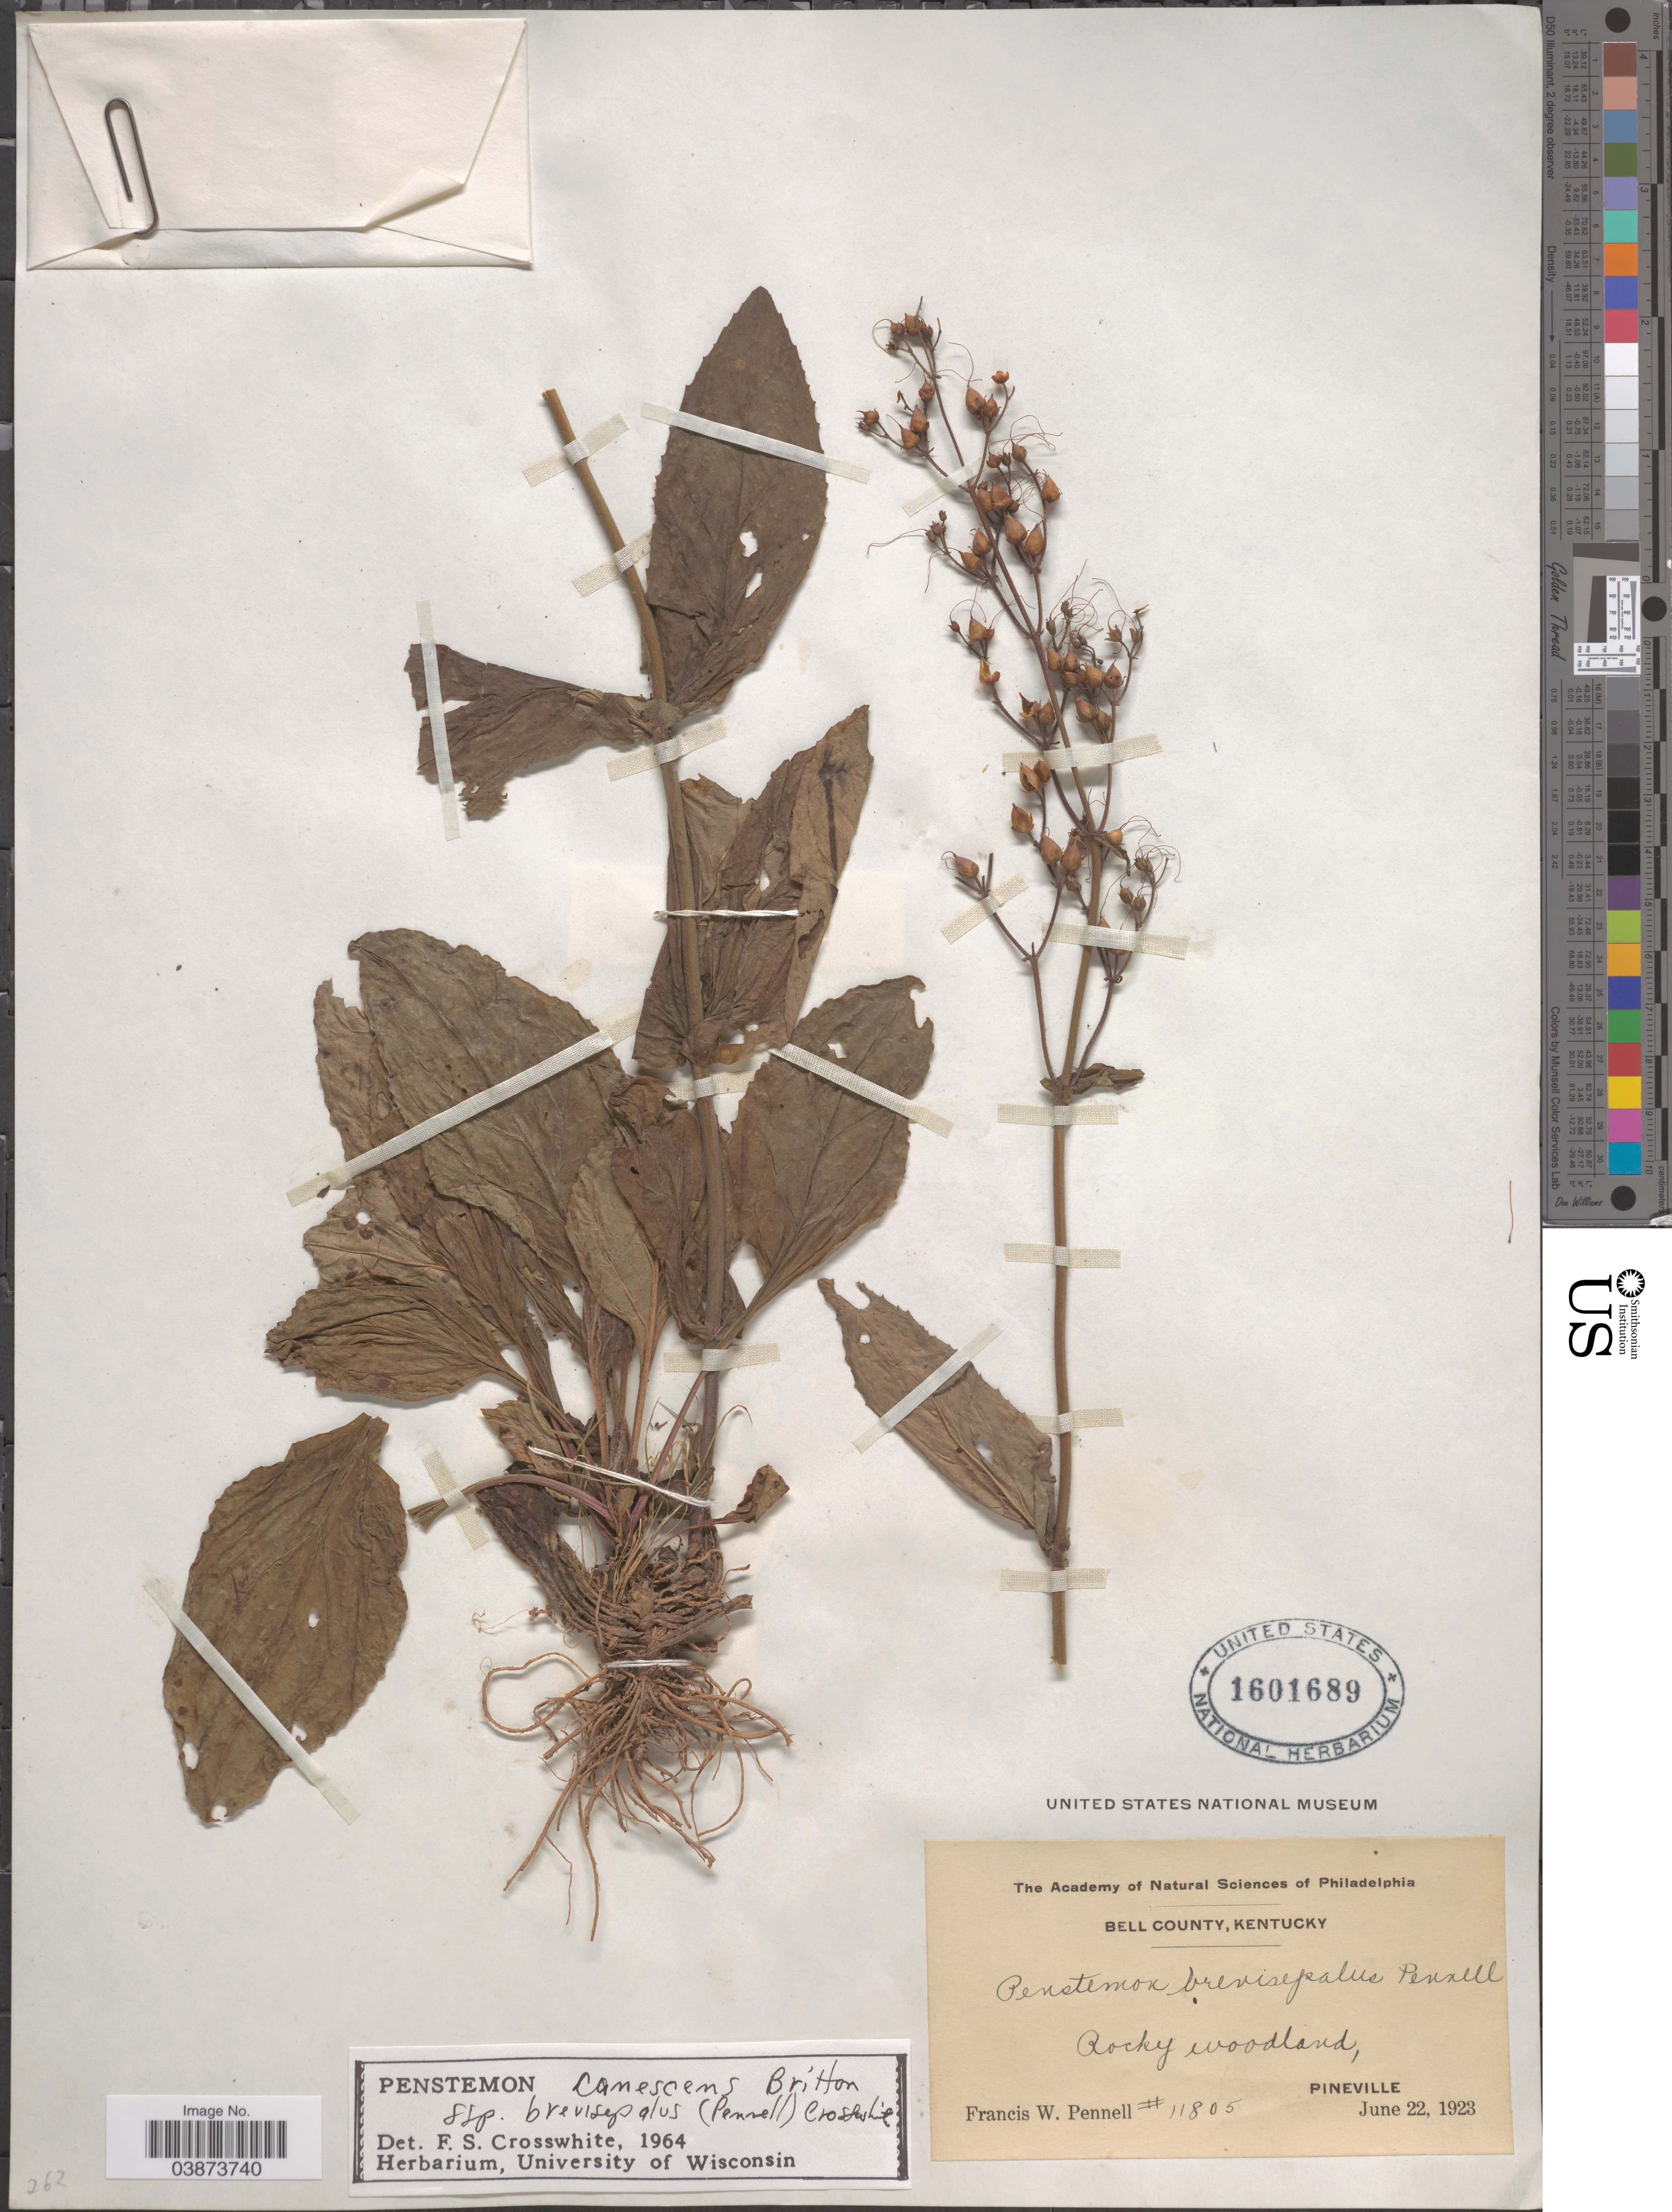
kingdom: Plantae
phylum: Tracheophyta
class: Magnoliopsida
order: Lamiales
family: Plantaginaceae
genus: Penstemon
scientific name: Penstemon brevisepalus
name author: Pennell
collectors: F. W. Pennell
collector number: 11805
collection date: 1923-06-22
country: United States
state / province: Kentucky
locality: Bell County. Rocky woodland, Pineville.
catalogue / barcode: US 1601689